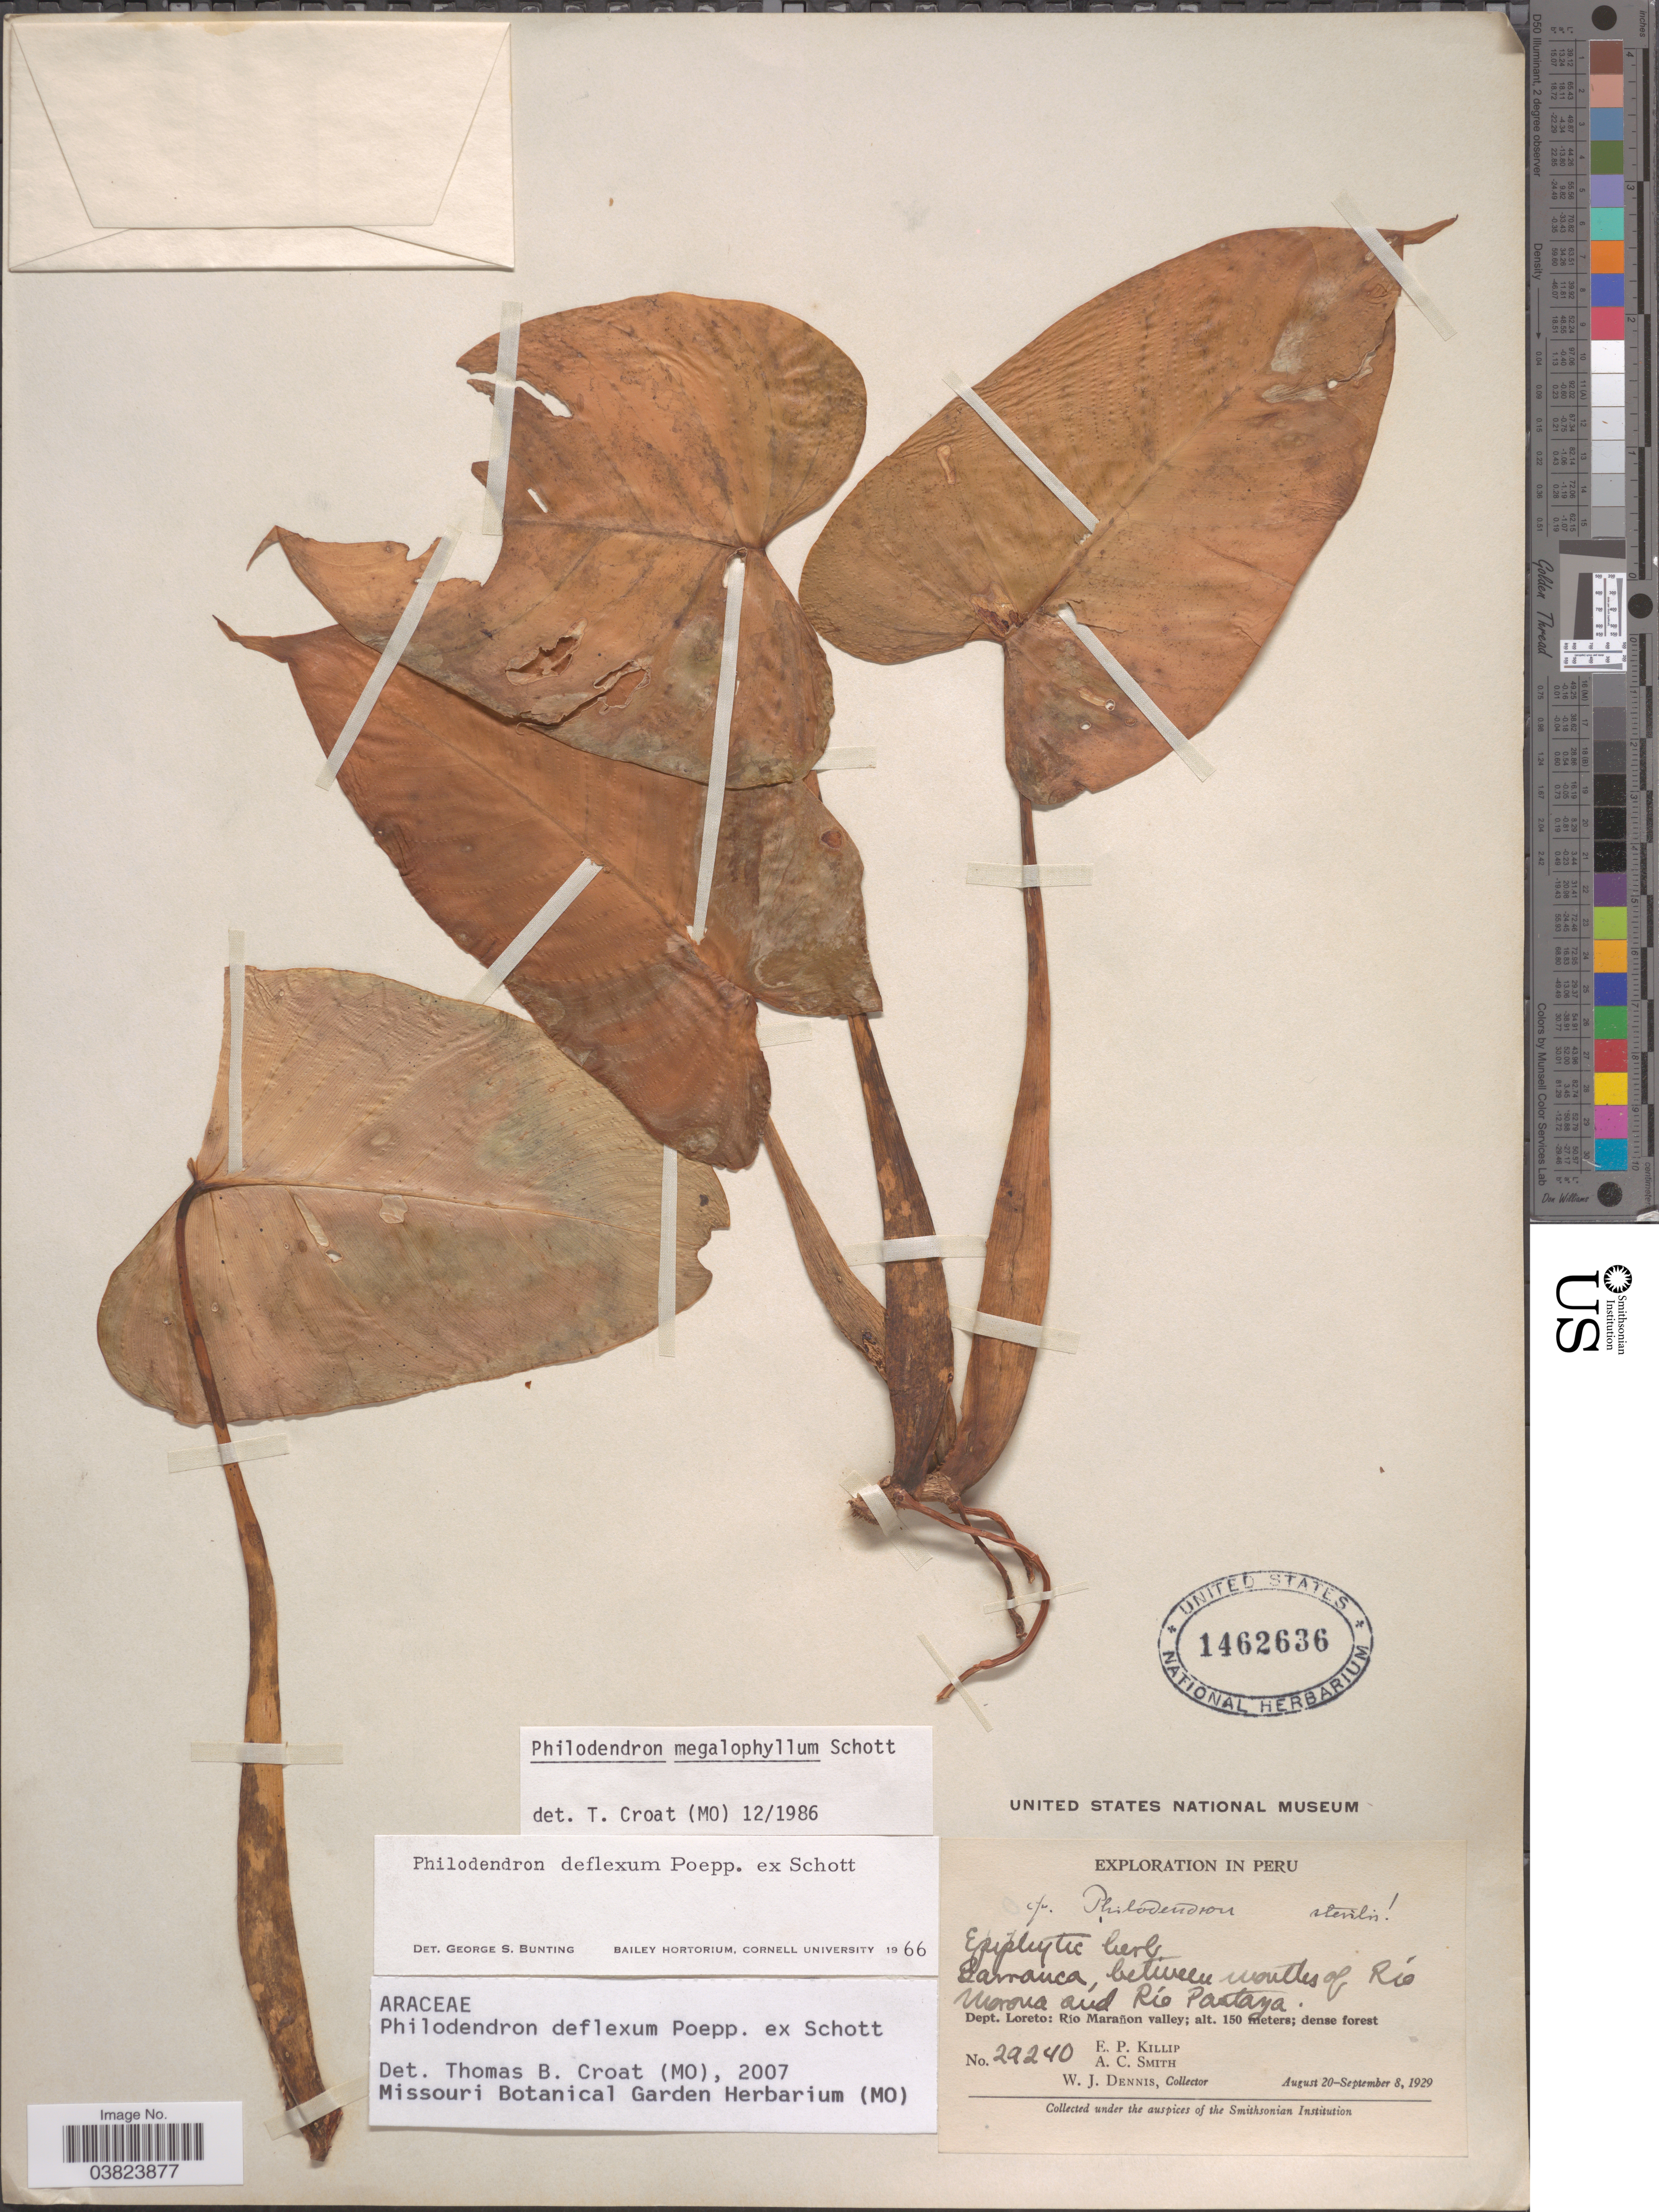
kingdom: Plantae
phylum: Tracheophyta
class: Liliopsida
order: Alismatales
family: Araceae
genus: Philodendron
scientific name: Philodendron deflexum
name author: Poepp. ex Schott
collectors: E. P. Killip, A. C. Smith & W. J. Dennis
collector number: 29240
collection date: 1929-08-20/1929-09-08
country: Peru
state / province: Loreto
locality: Barranca, between mouths of Río Morona and Río Pastaya. Dept. Loreto: Río Marañon valley.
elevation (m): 150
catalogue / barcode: US 1462636